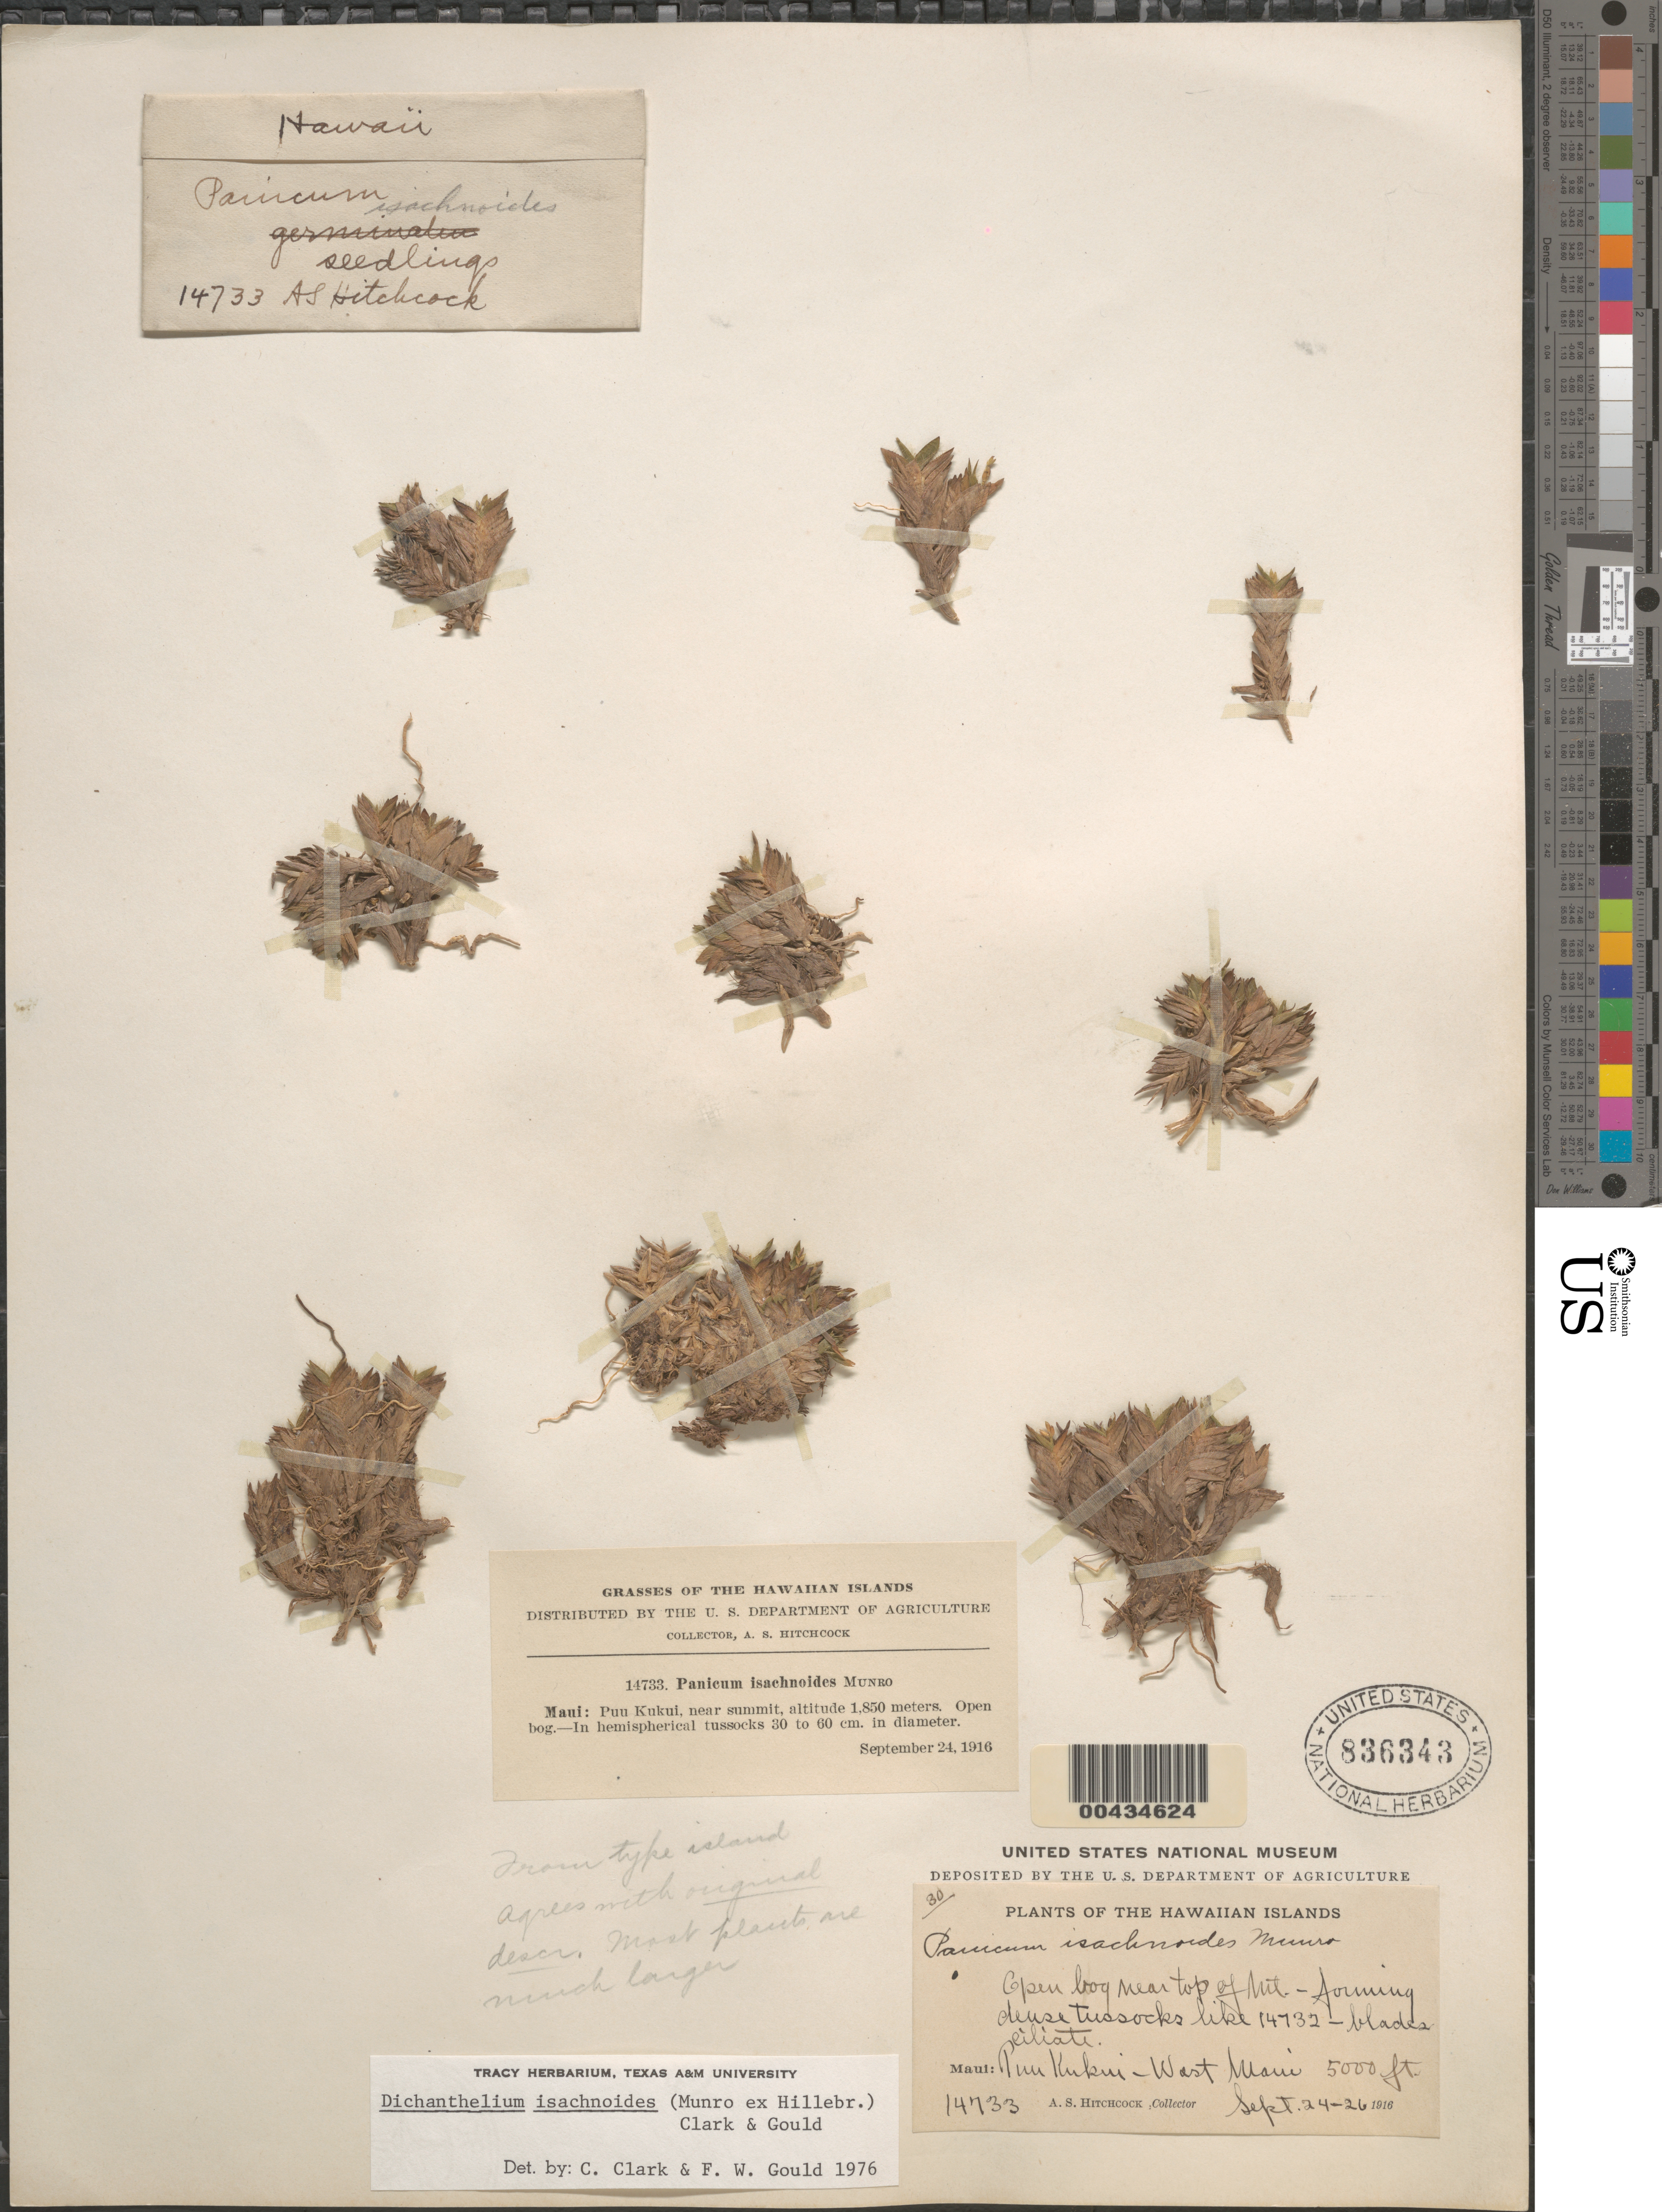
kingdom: Plantae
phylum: Tracheophyta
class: Liliopsida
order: Poales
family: Poaceae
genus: Dichanthelium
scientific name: Dichanthelium isachnoides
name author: (Munro ex Hillebr.) C.A. Clark & Gould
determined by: Clark, C. A.; Gould, F. W.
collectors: A. S. Hitchcock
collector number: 14733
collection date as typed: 24 Sep 1916 to 26 Sep 1916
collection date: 1916-09-24/1916-09-26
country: United States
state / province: Hawaii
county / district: Maui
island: Maui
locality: Puu Kukui, West Maui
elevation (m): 1524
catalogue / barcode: US 836343